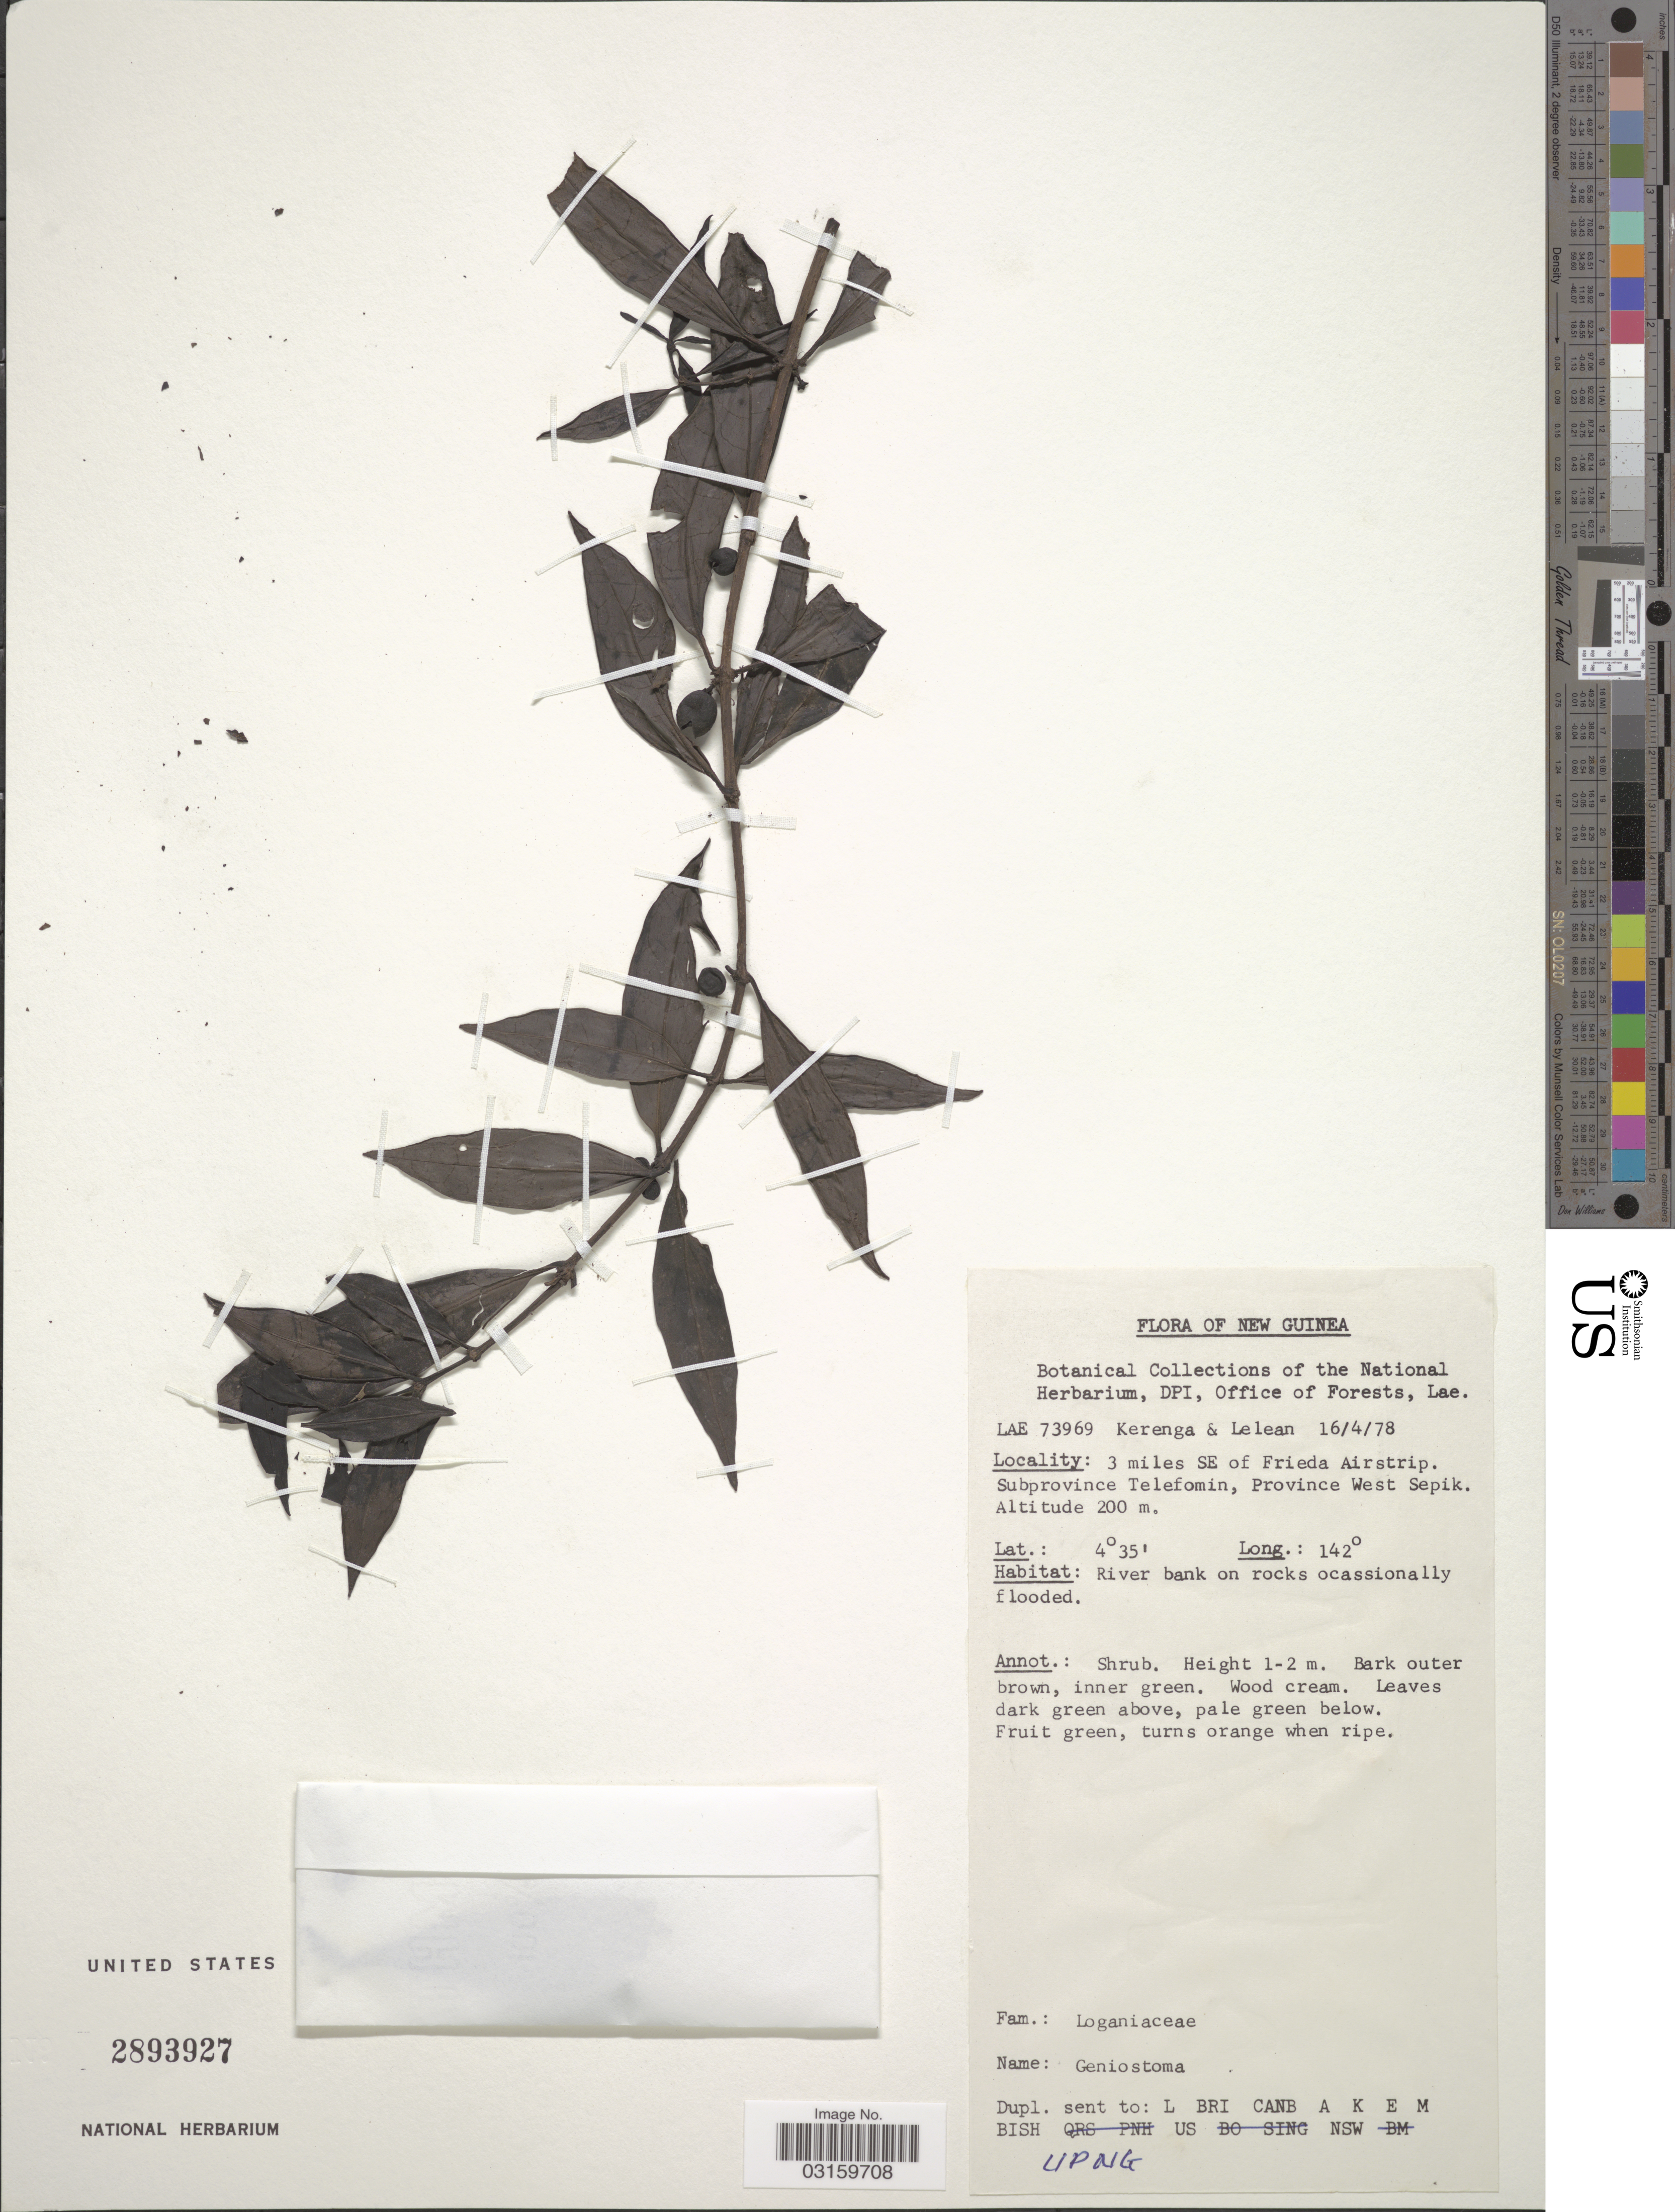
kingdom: Plantae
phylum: Tracheophyta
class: Magnoliopsida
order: Gentianales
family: Loganiaceae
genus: Geniostoma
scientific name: Geniostoma sp.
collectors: -. Kerenga & Lelean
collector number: LAE73969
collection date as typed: Transcribed d/m/y: 16/4/78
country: Papua New Guinea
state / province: Sandaun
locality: New Guinea, 3 miles SE of Frieda Airstrip. Subprovince Telefomin, Province West Sepik.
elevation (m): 200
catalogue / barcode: US 2893927